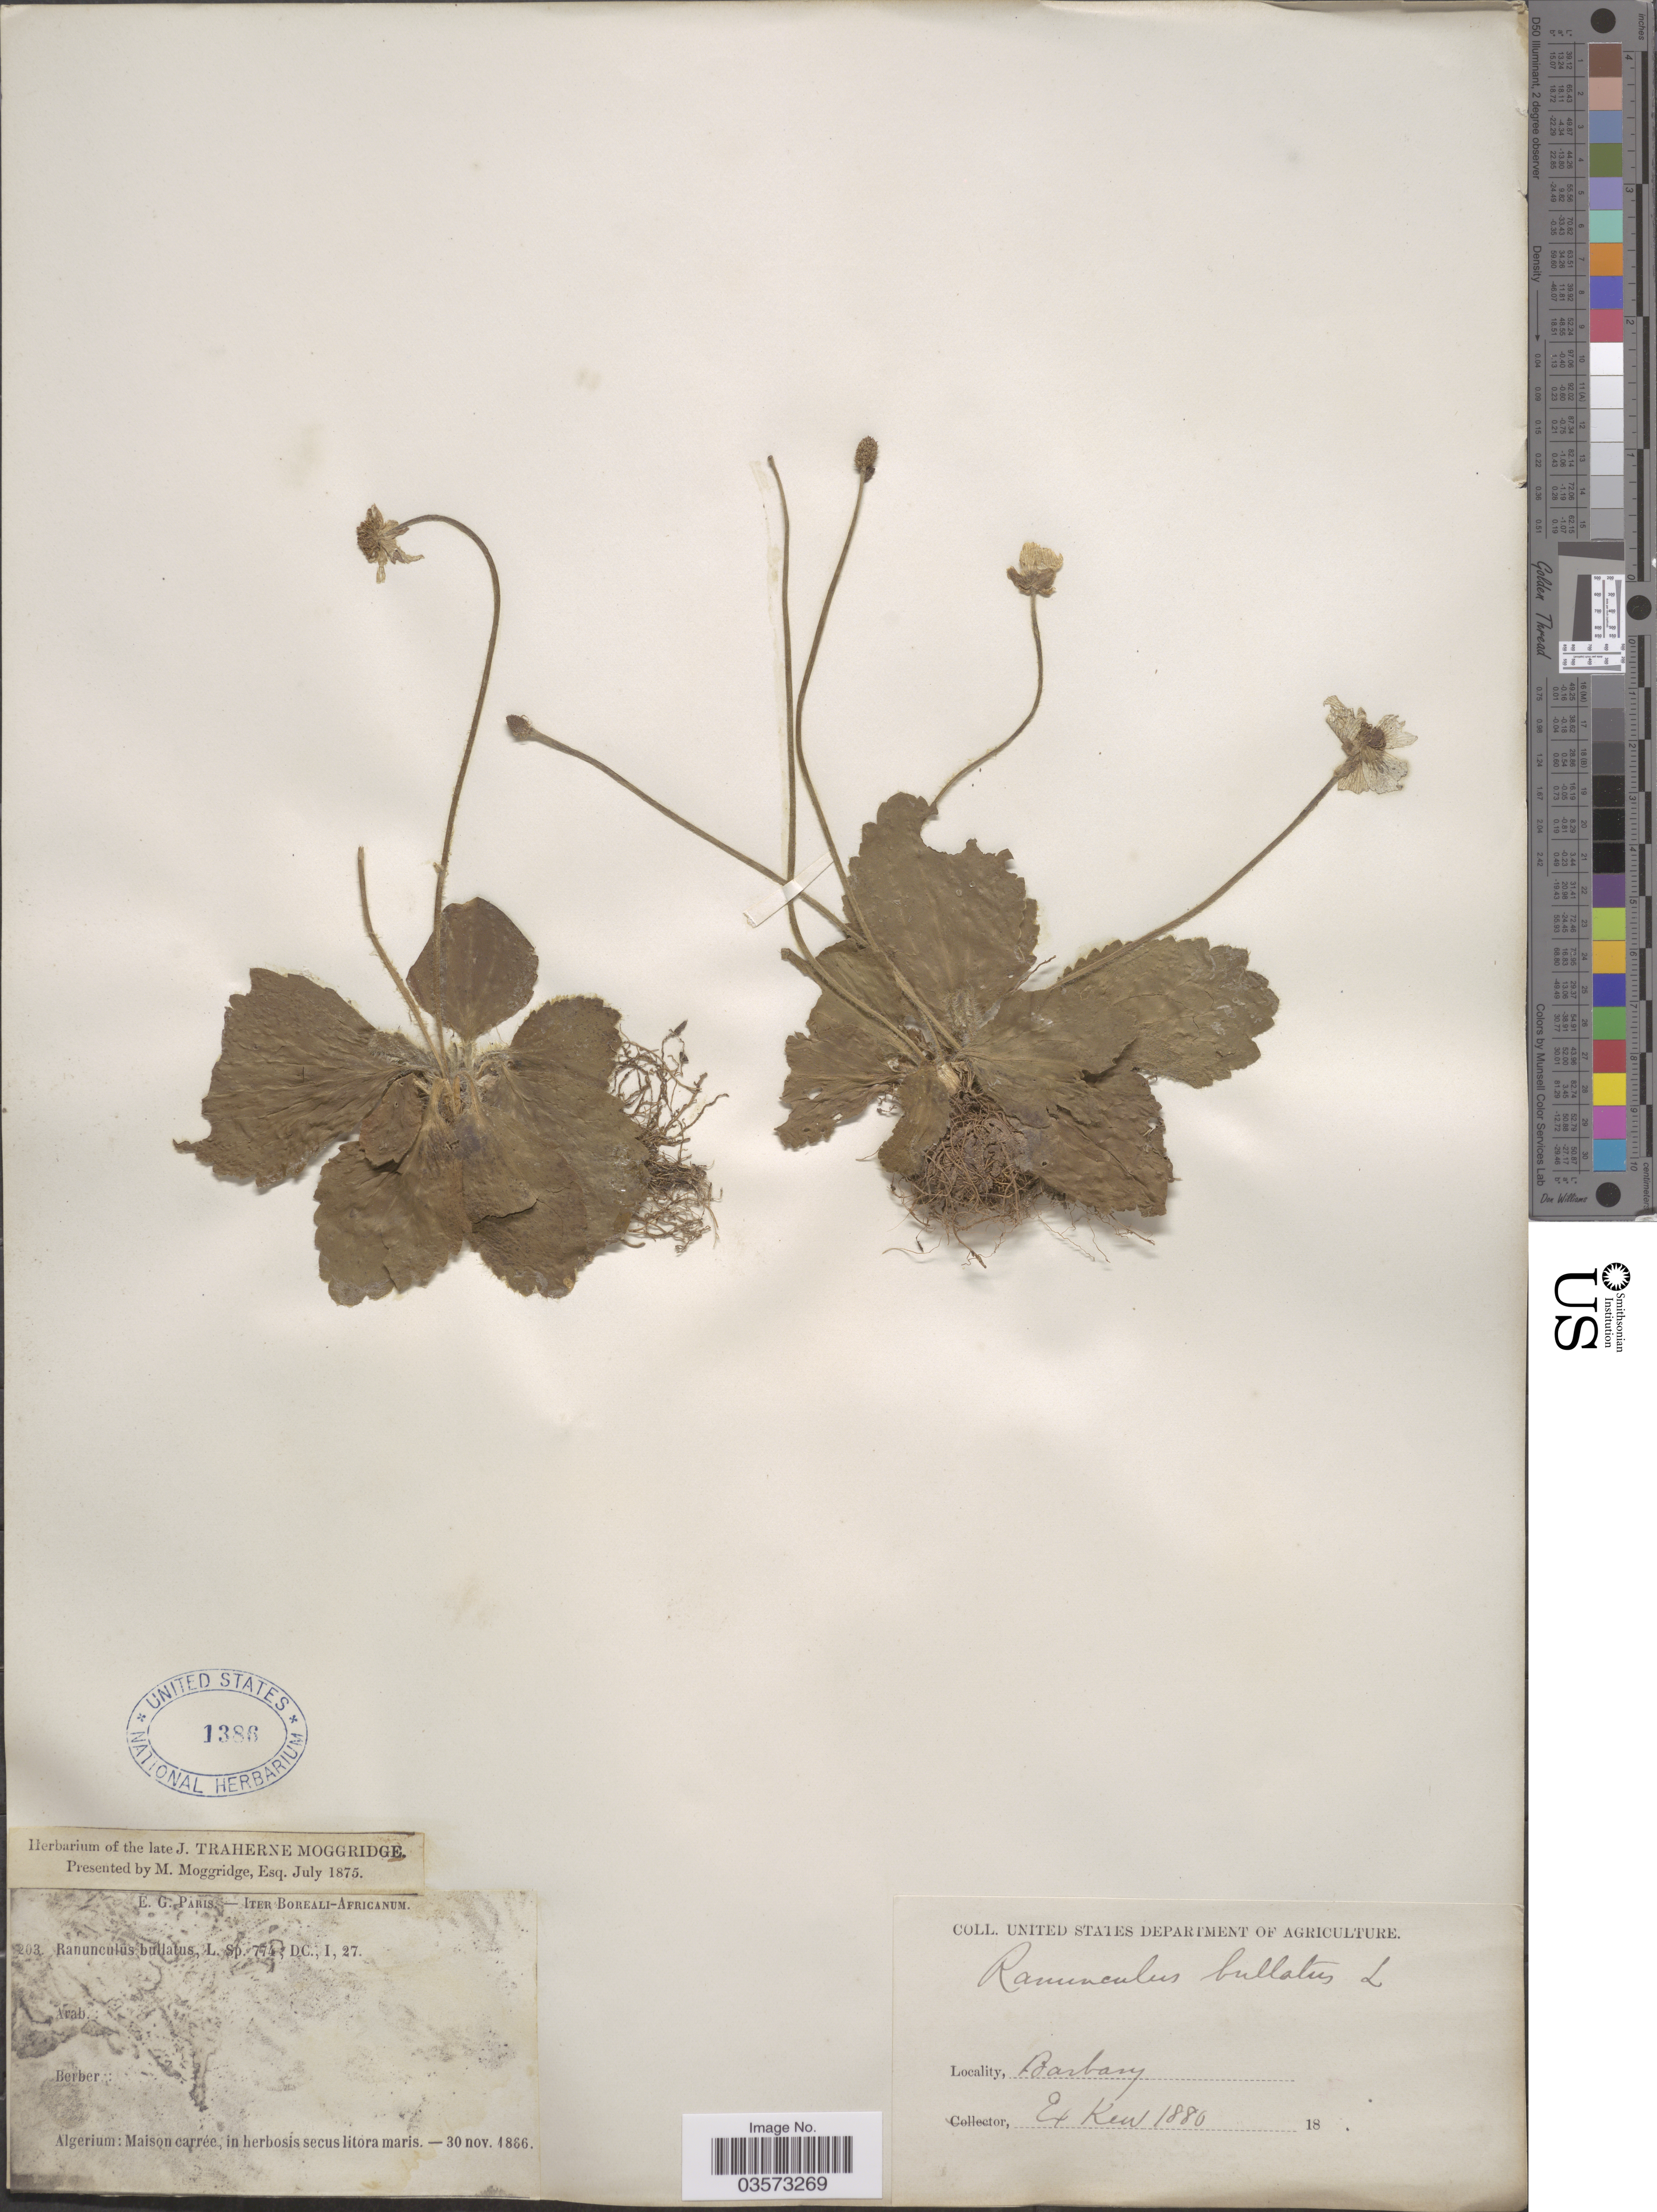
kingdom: Plantae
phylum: Tracheophyta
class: Magnoliopsida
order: Ranunculales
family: Ranunculaceae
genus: Ranunculus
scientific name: Ranunculus bullatus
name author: L.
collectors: Paris, E.G.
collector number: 203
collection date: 1866-11-30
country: Algeria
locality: Iter Boreali-Africanum. Algerium: Maison carrée, in herbosis secus litora maris. Barbany.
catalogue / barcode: US 1386